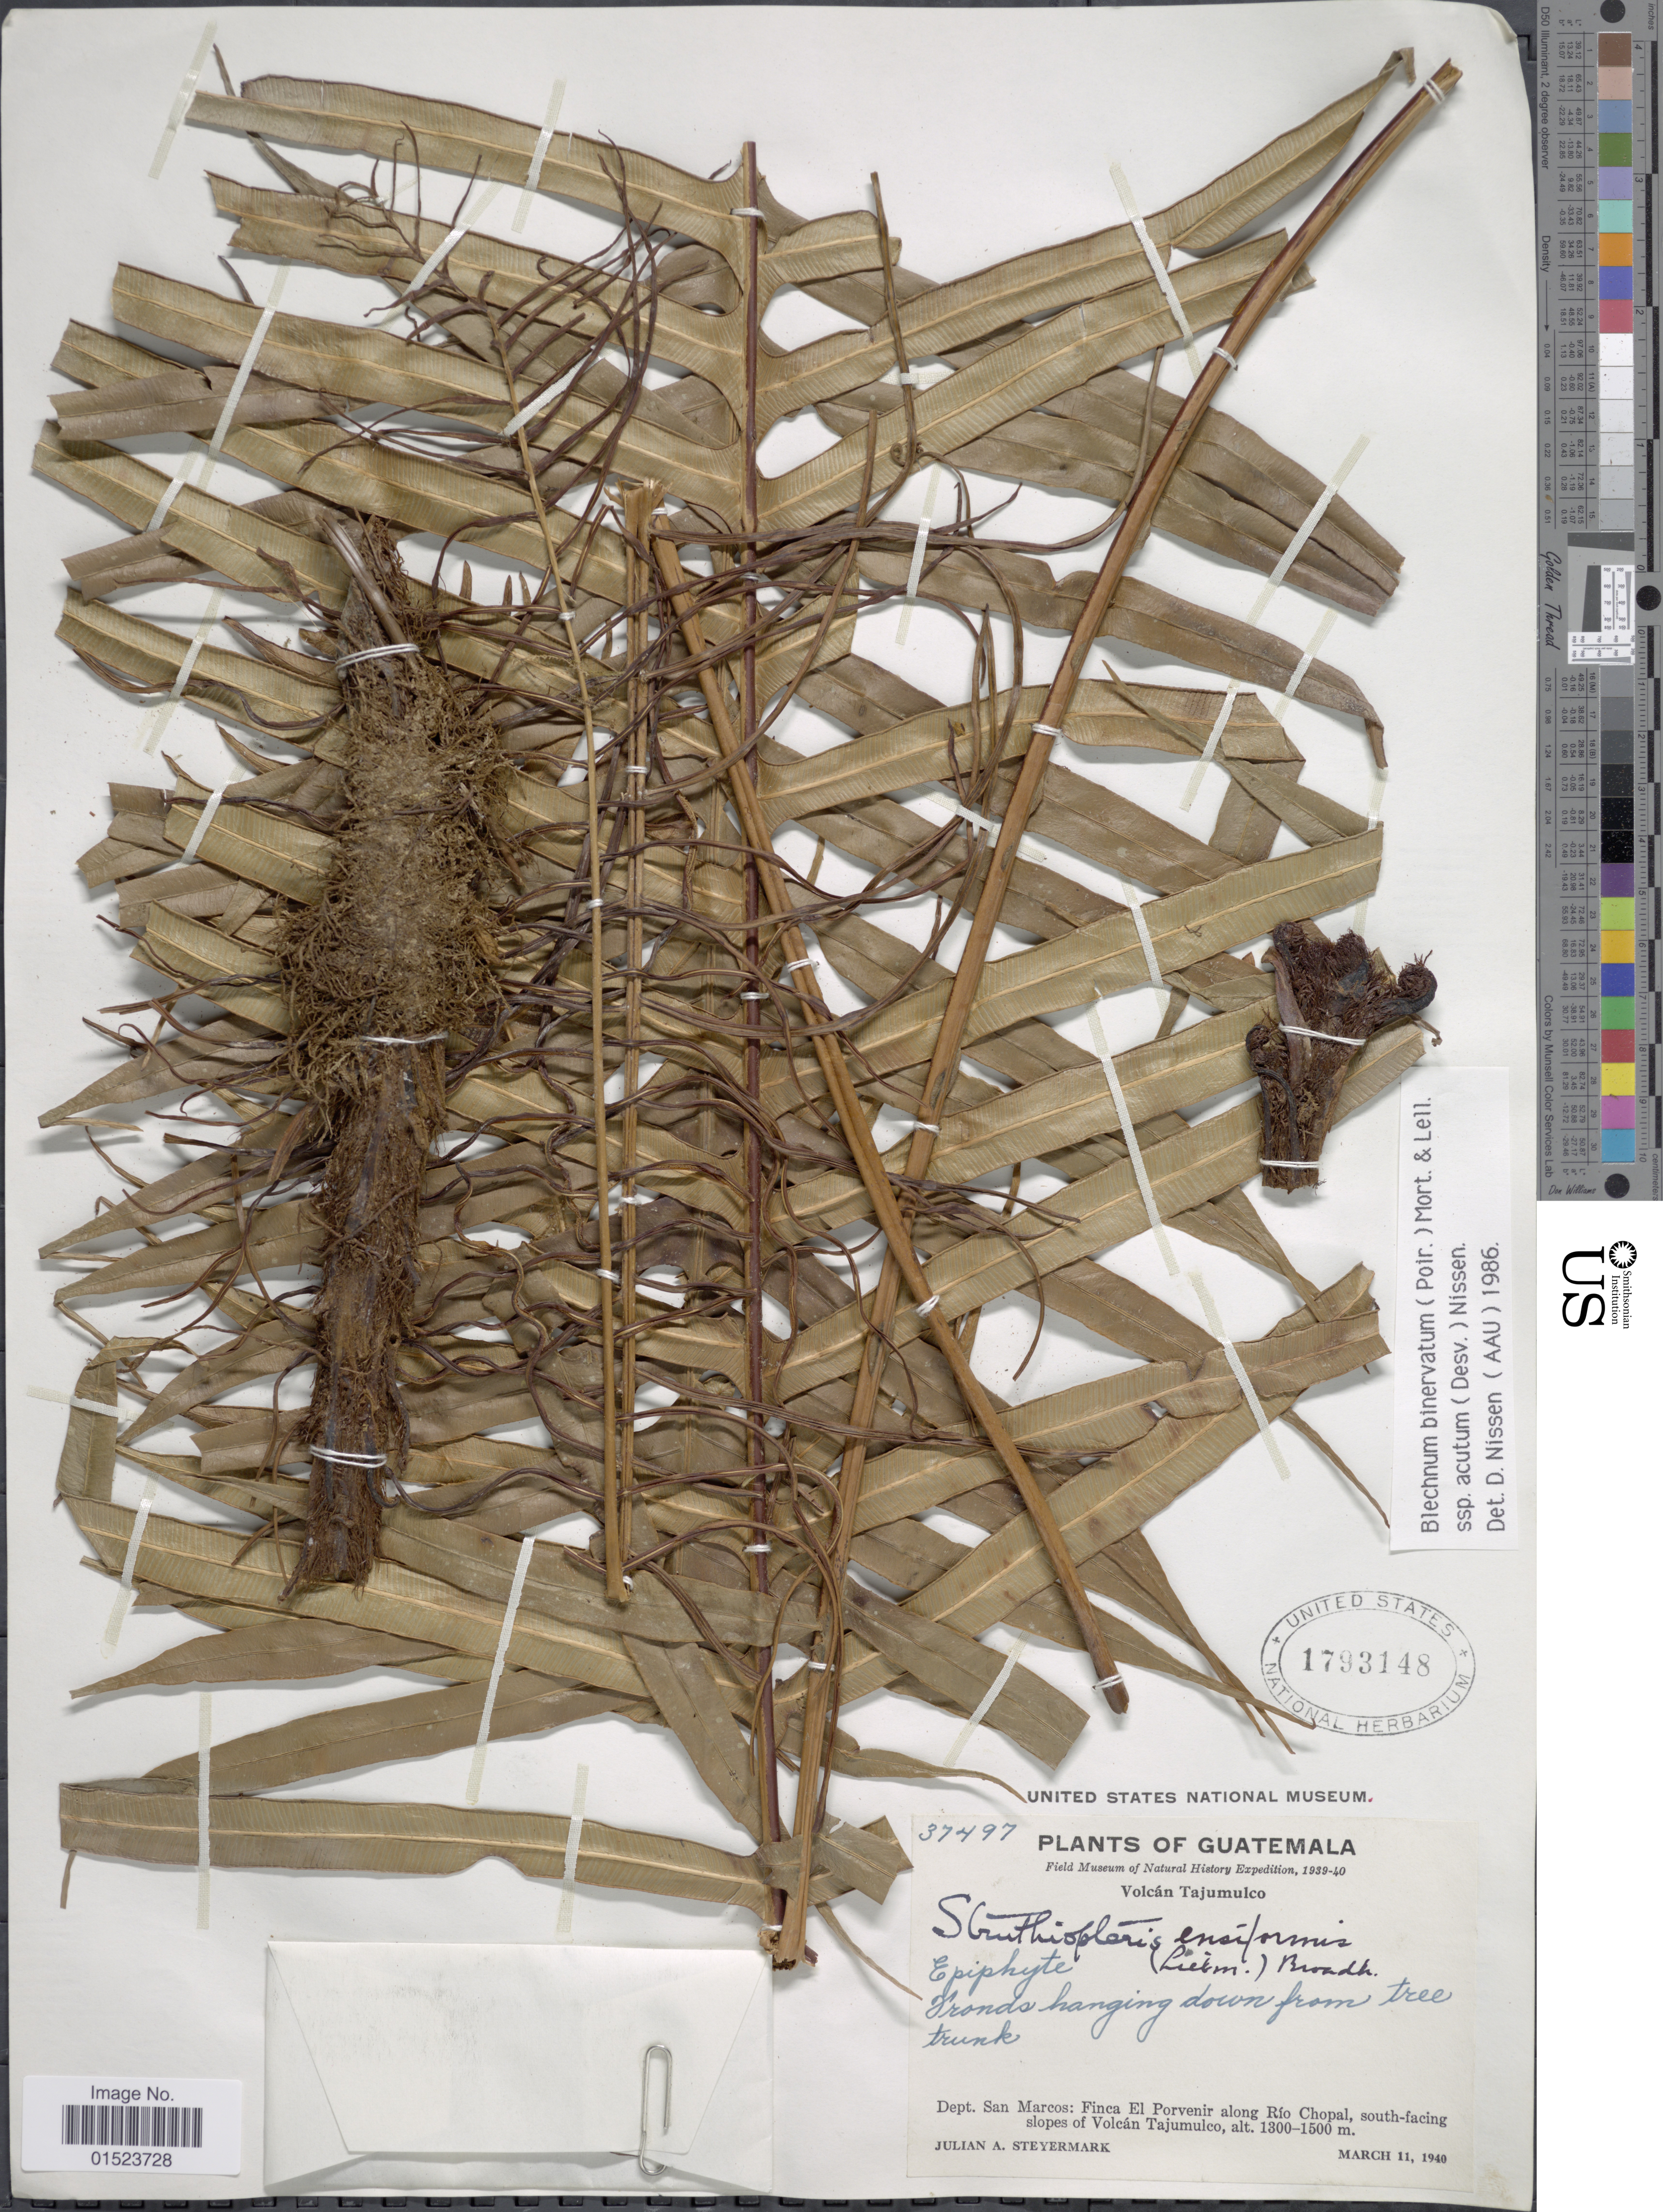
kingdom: Plantae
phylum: Tracheophyta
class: Polypodiopsida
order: Polypodiales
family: Blechnaceae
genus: Blechnum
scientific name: Blechnum ensiforme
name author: (Liebm.) C. Chr.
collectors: J. Steyermark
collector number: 37497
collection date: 1940-03-11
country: Guatemala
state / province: San Marcos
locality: Finca El Porvenir along Río Chopal, south-facing slopes of Volcán Tajumulco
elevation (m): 1300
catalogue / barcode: US 1793148